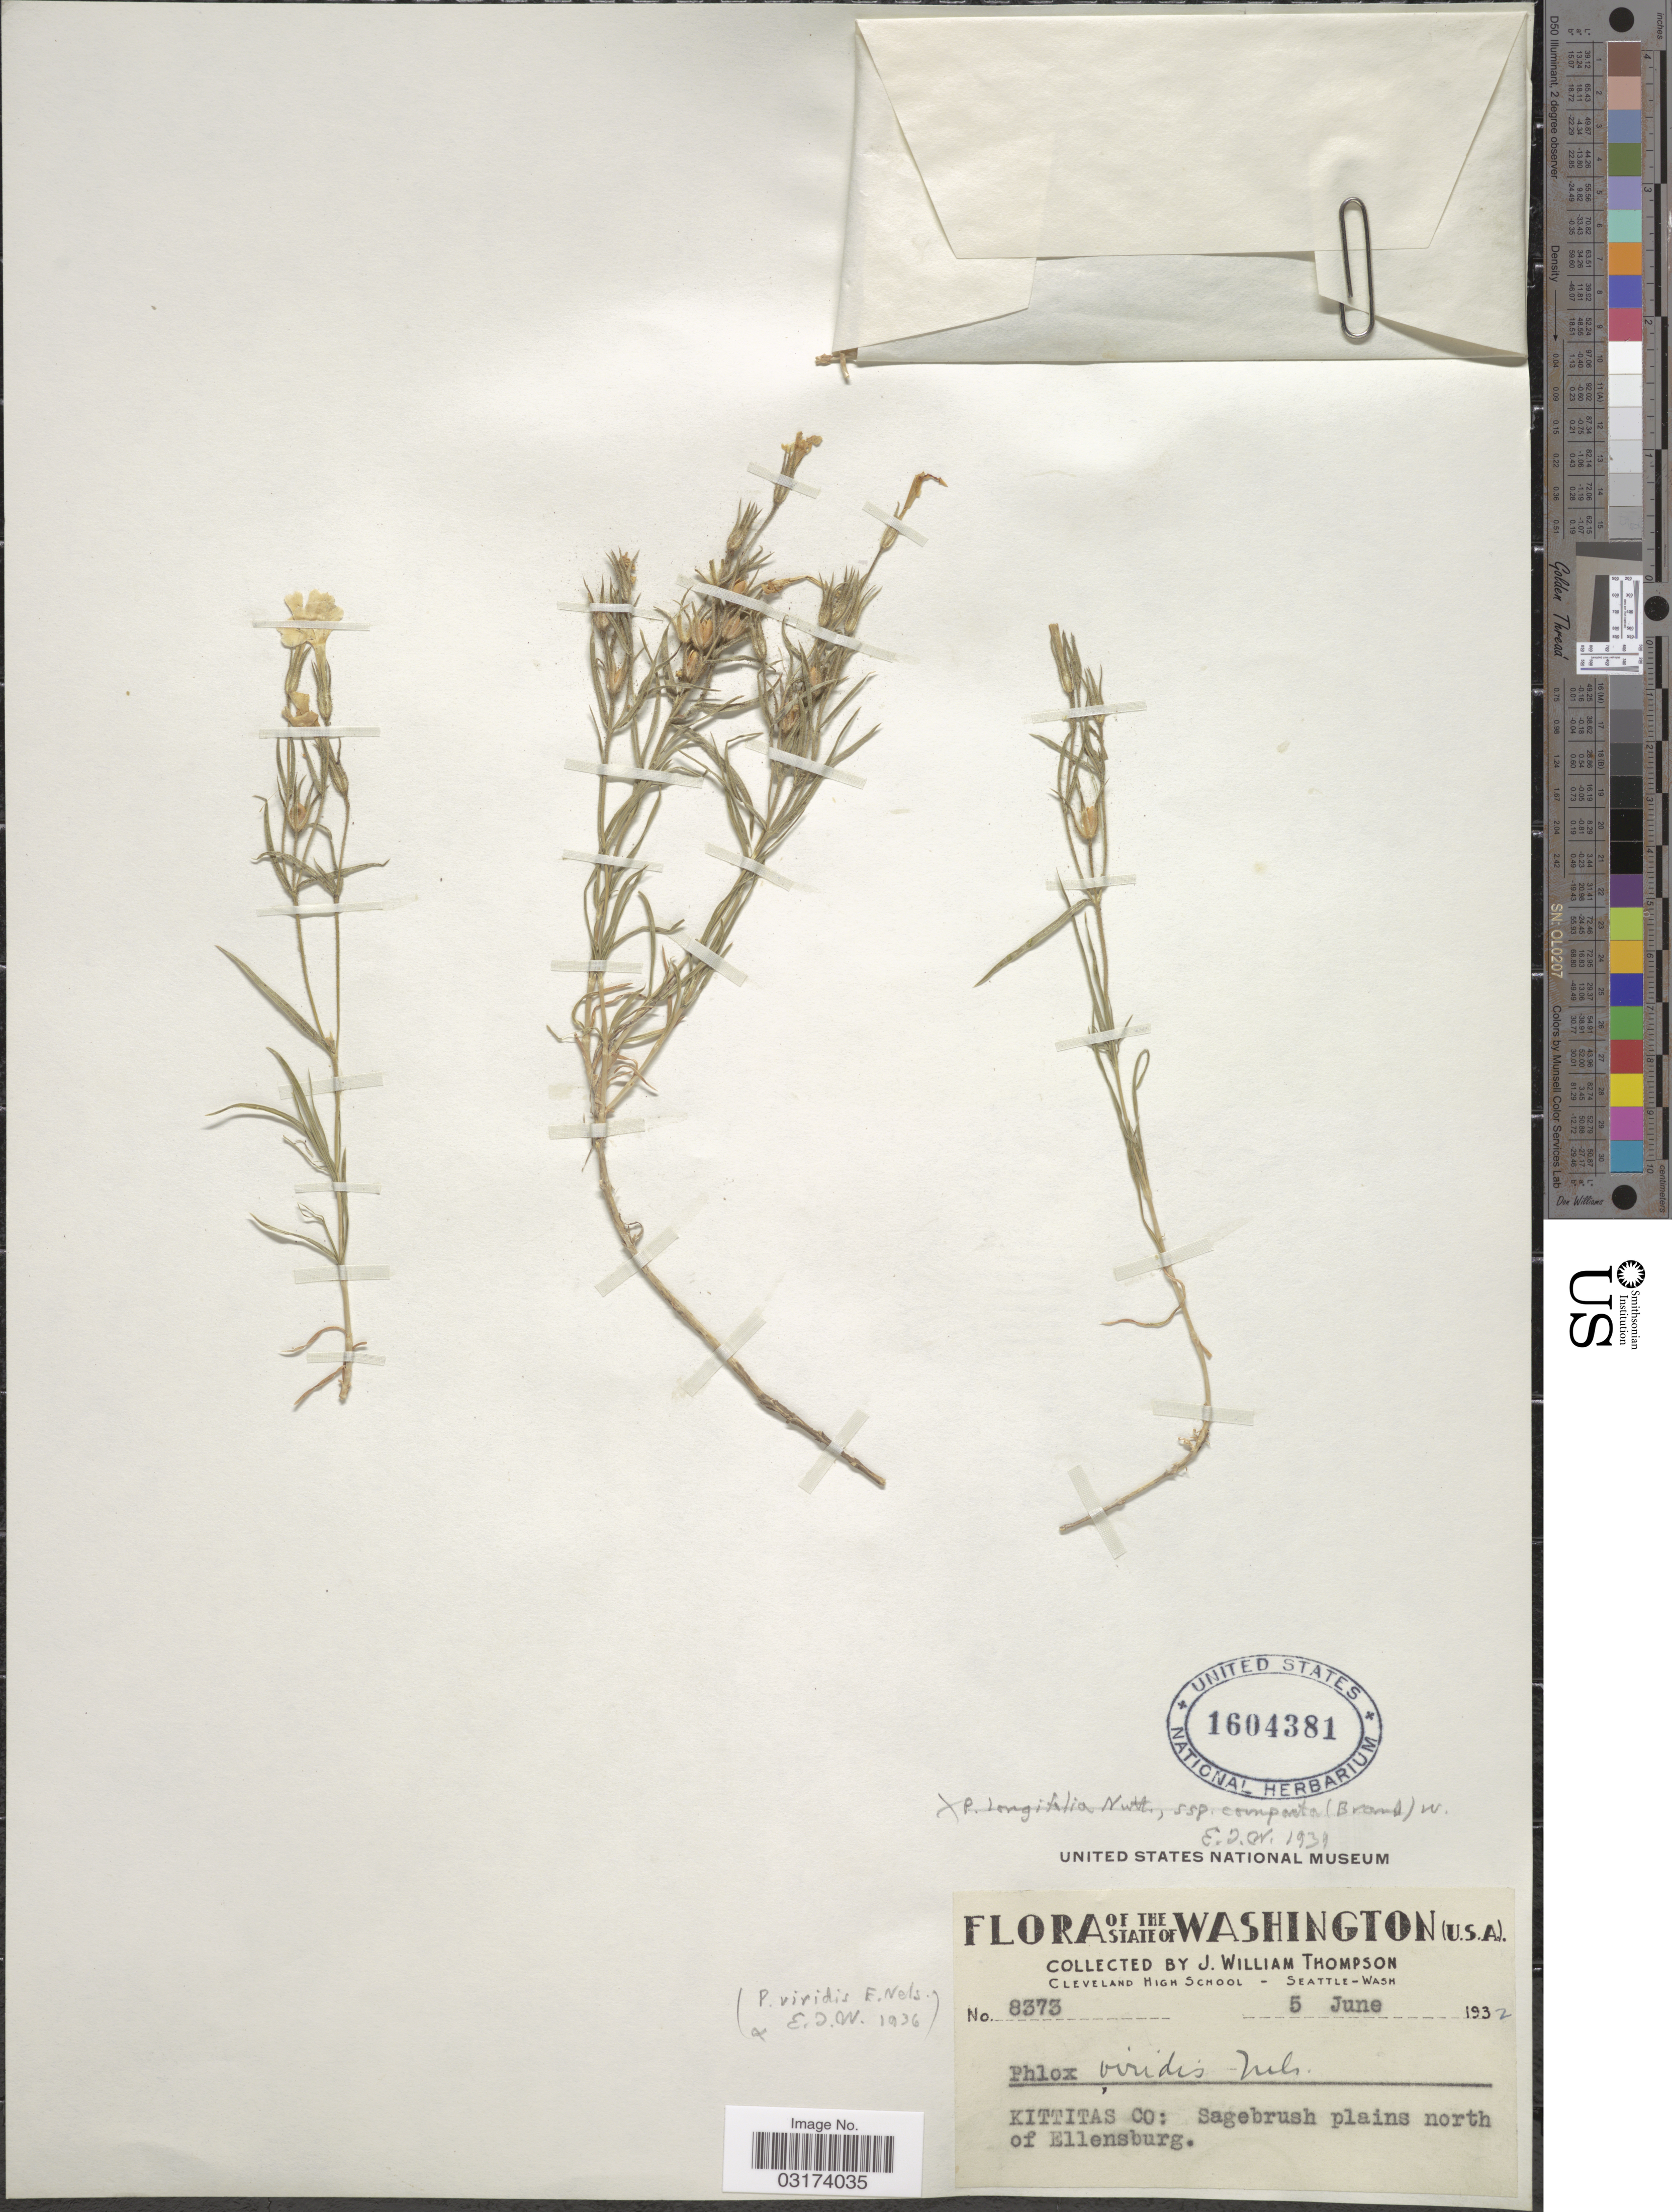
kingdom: Plantae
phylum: Tracheophyta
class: Magnoliopsida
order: Ericales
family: Polemoniaceae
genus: Phlox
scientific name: Phlox viridis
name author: E.E. Nelson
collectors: J. W. Thompson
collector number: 8373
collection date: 1932-06-05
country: United States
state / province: Washington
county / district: Kittitas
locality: Kittitas Co: Sagebrush plains north of Ellensburg.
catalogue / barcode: US 1604381